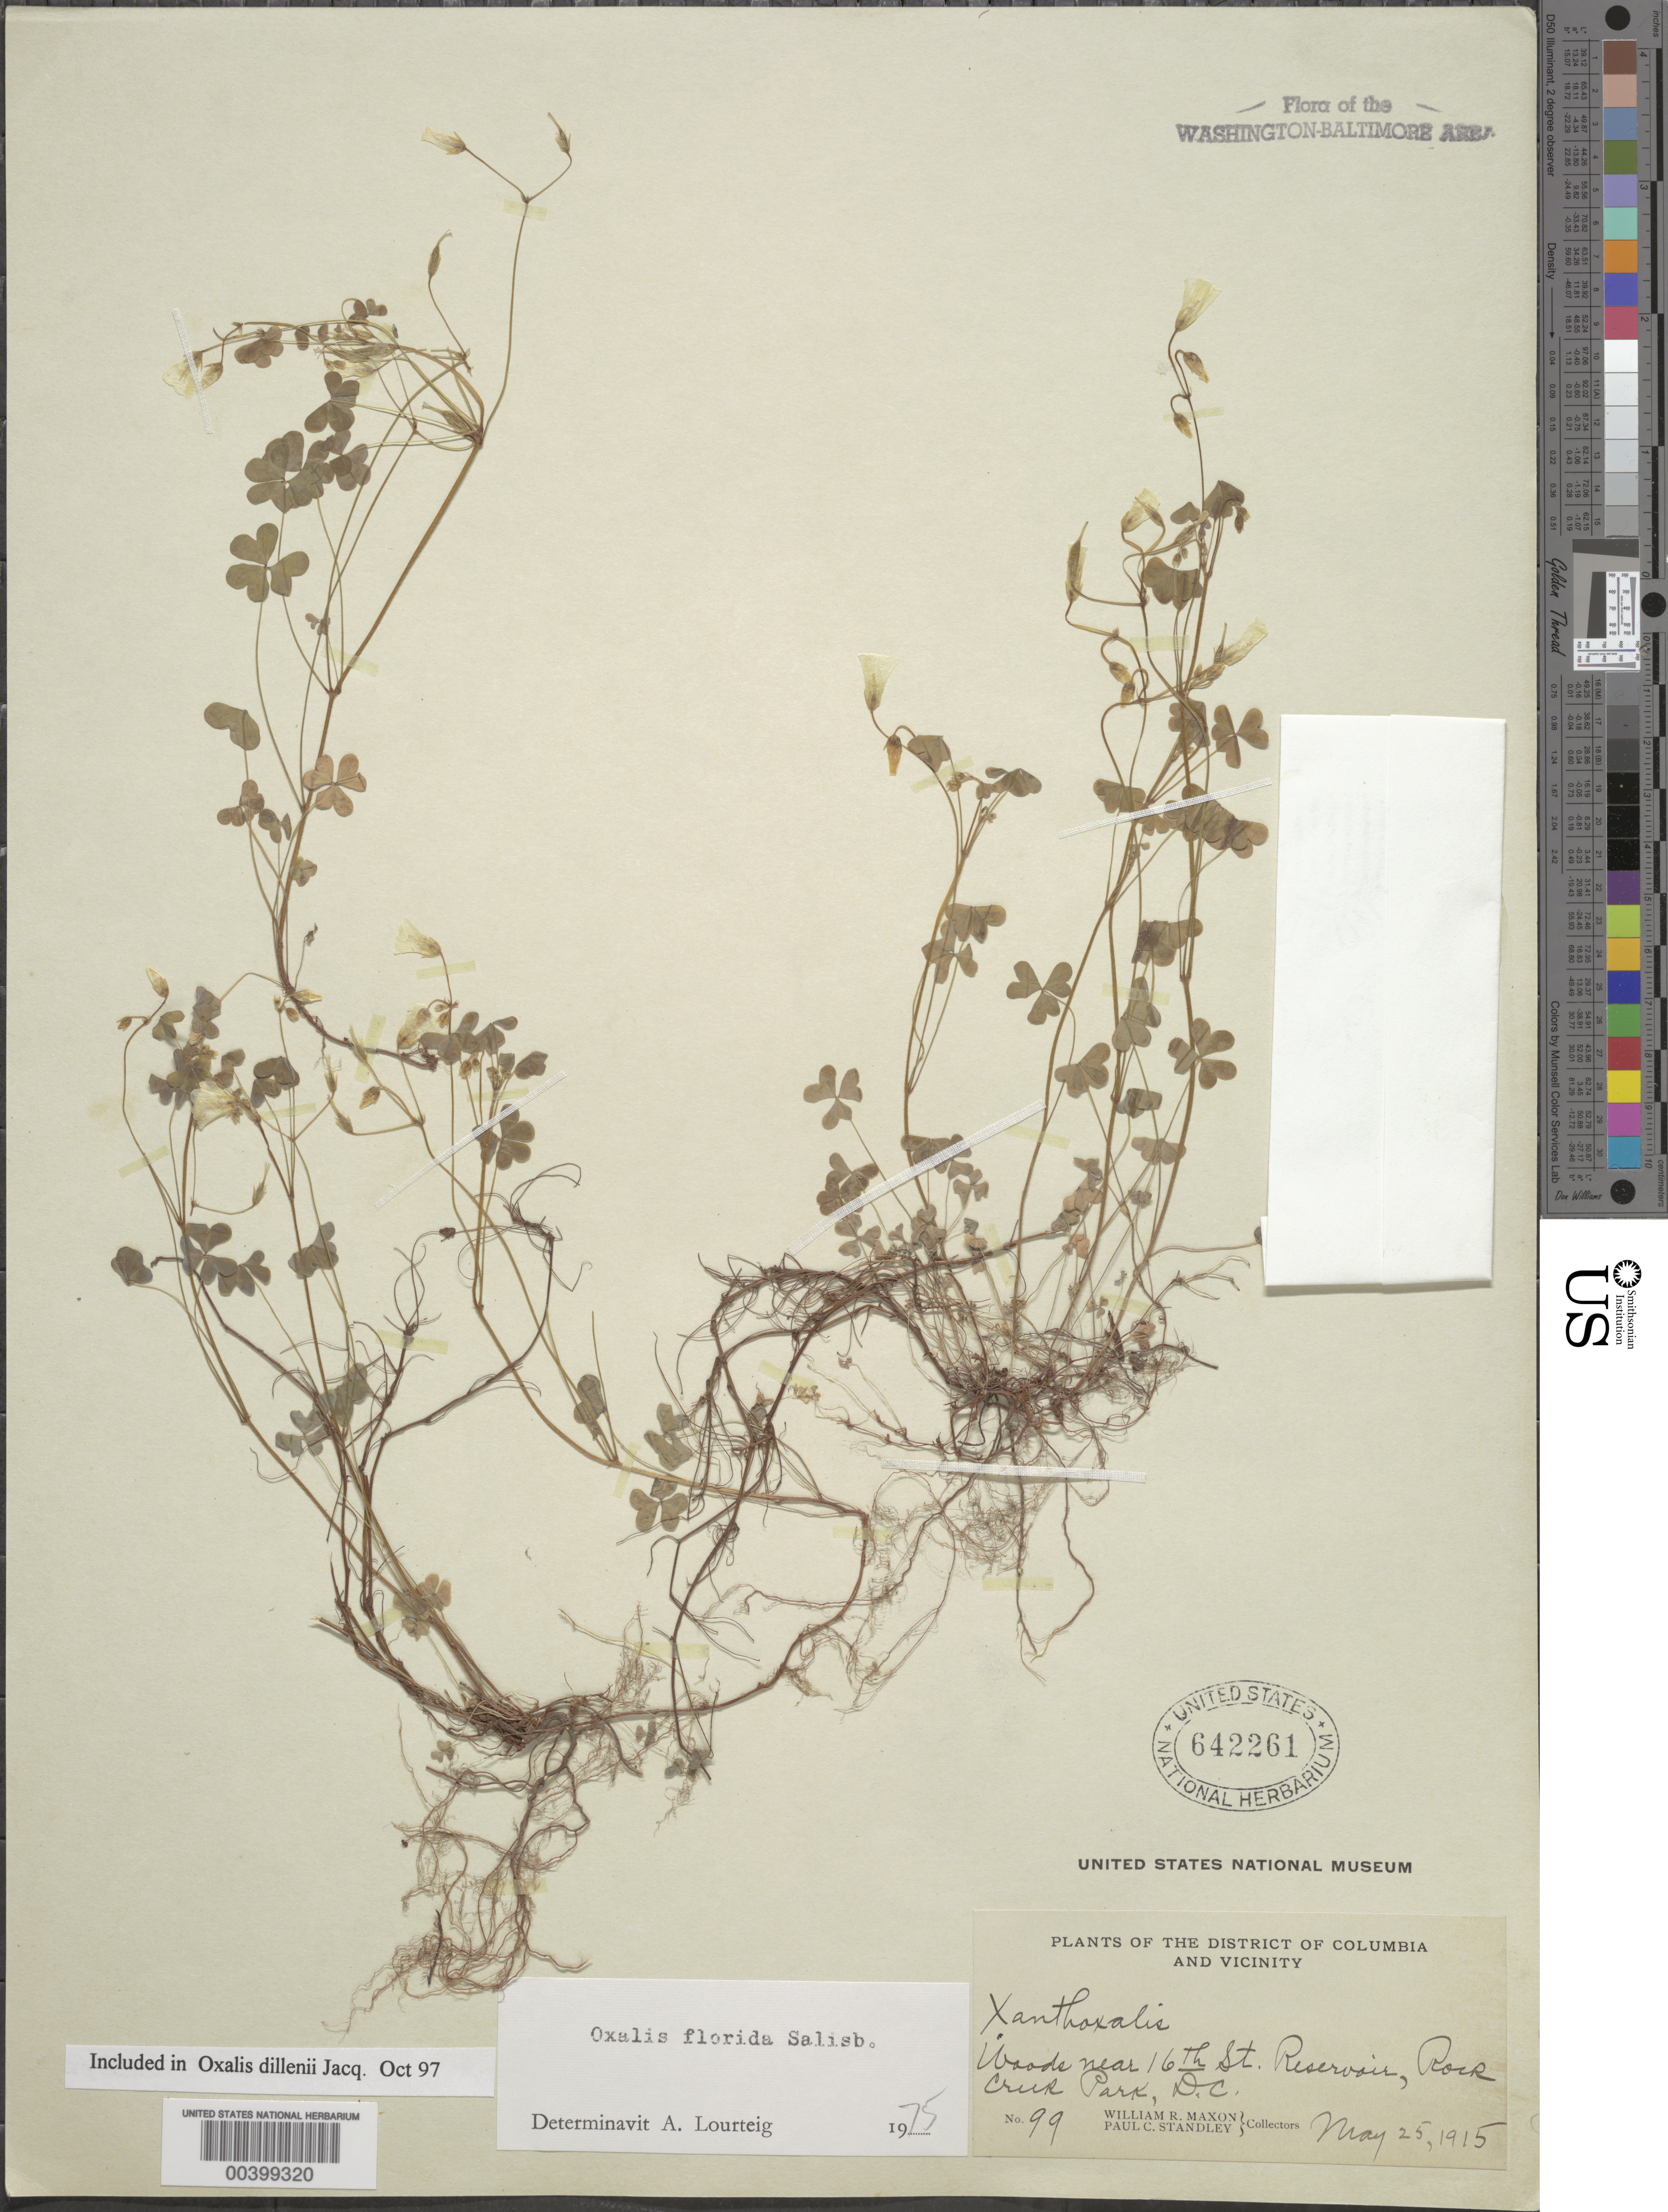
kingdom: Plantae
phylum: Tracheophyta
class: Magnoliopsida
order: Oxalidales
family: Oxalidaceae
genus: Oxalis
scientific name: Oxalis dillenii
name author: Jacq.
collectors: W. R. Maxon & P. C. Standley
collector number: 99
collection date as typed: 25 May 1915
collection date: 1915-05-25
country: United States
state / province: District of Columbia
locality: Rock Creek Park, 16th St. Reservoir Rock Creek Park and Vicinity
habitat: Woods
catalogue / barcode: US 642261